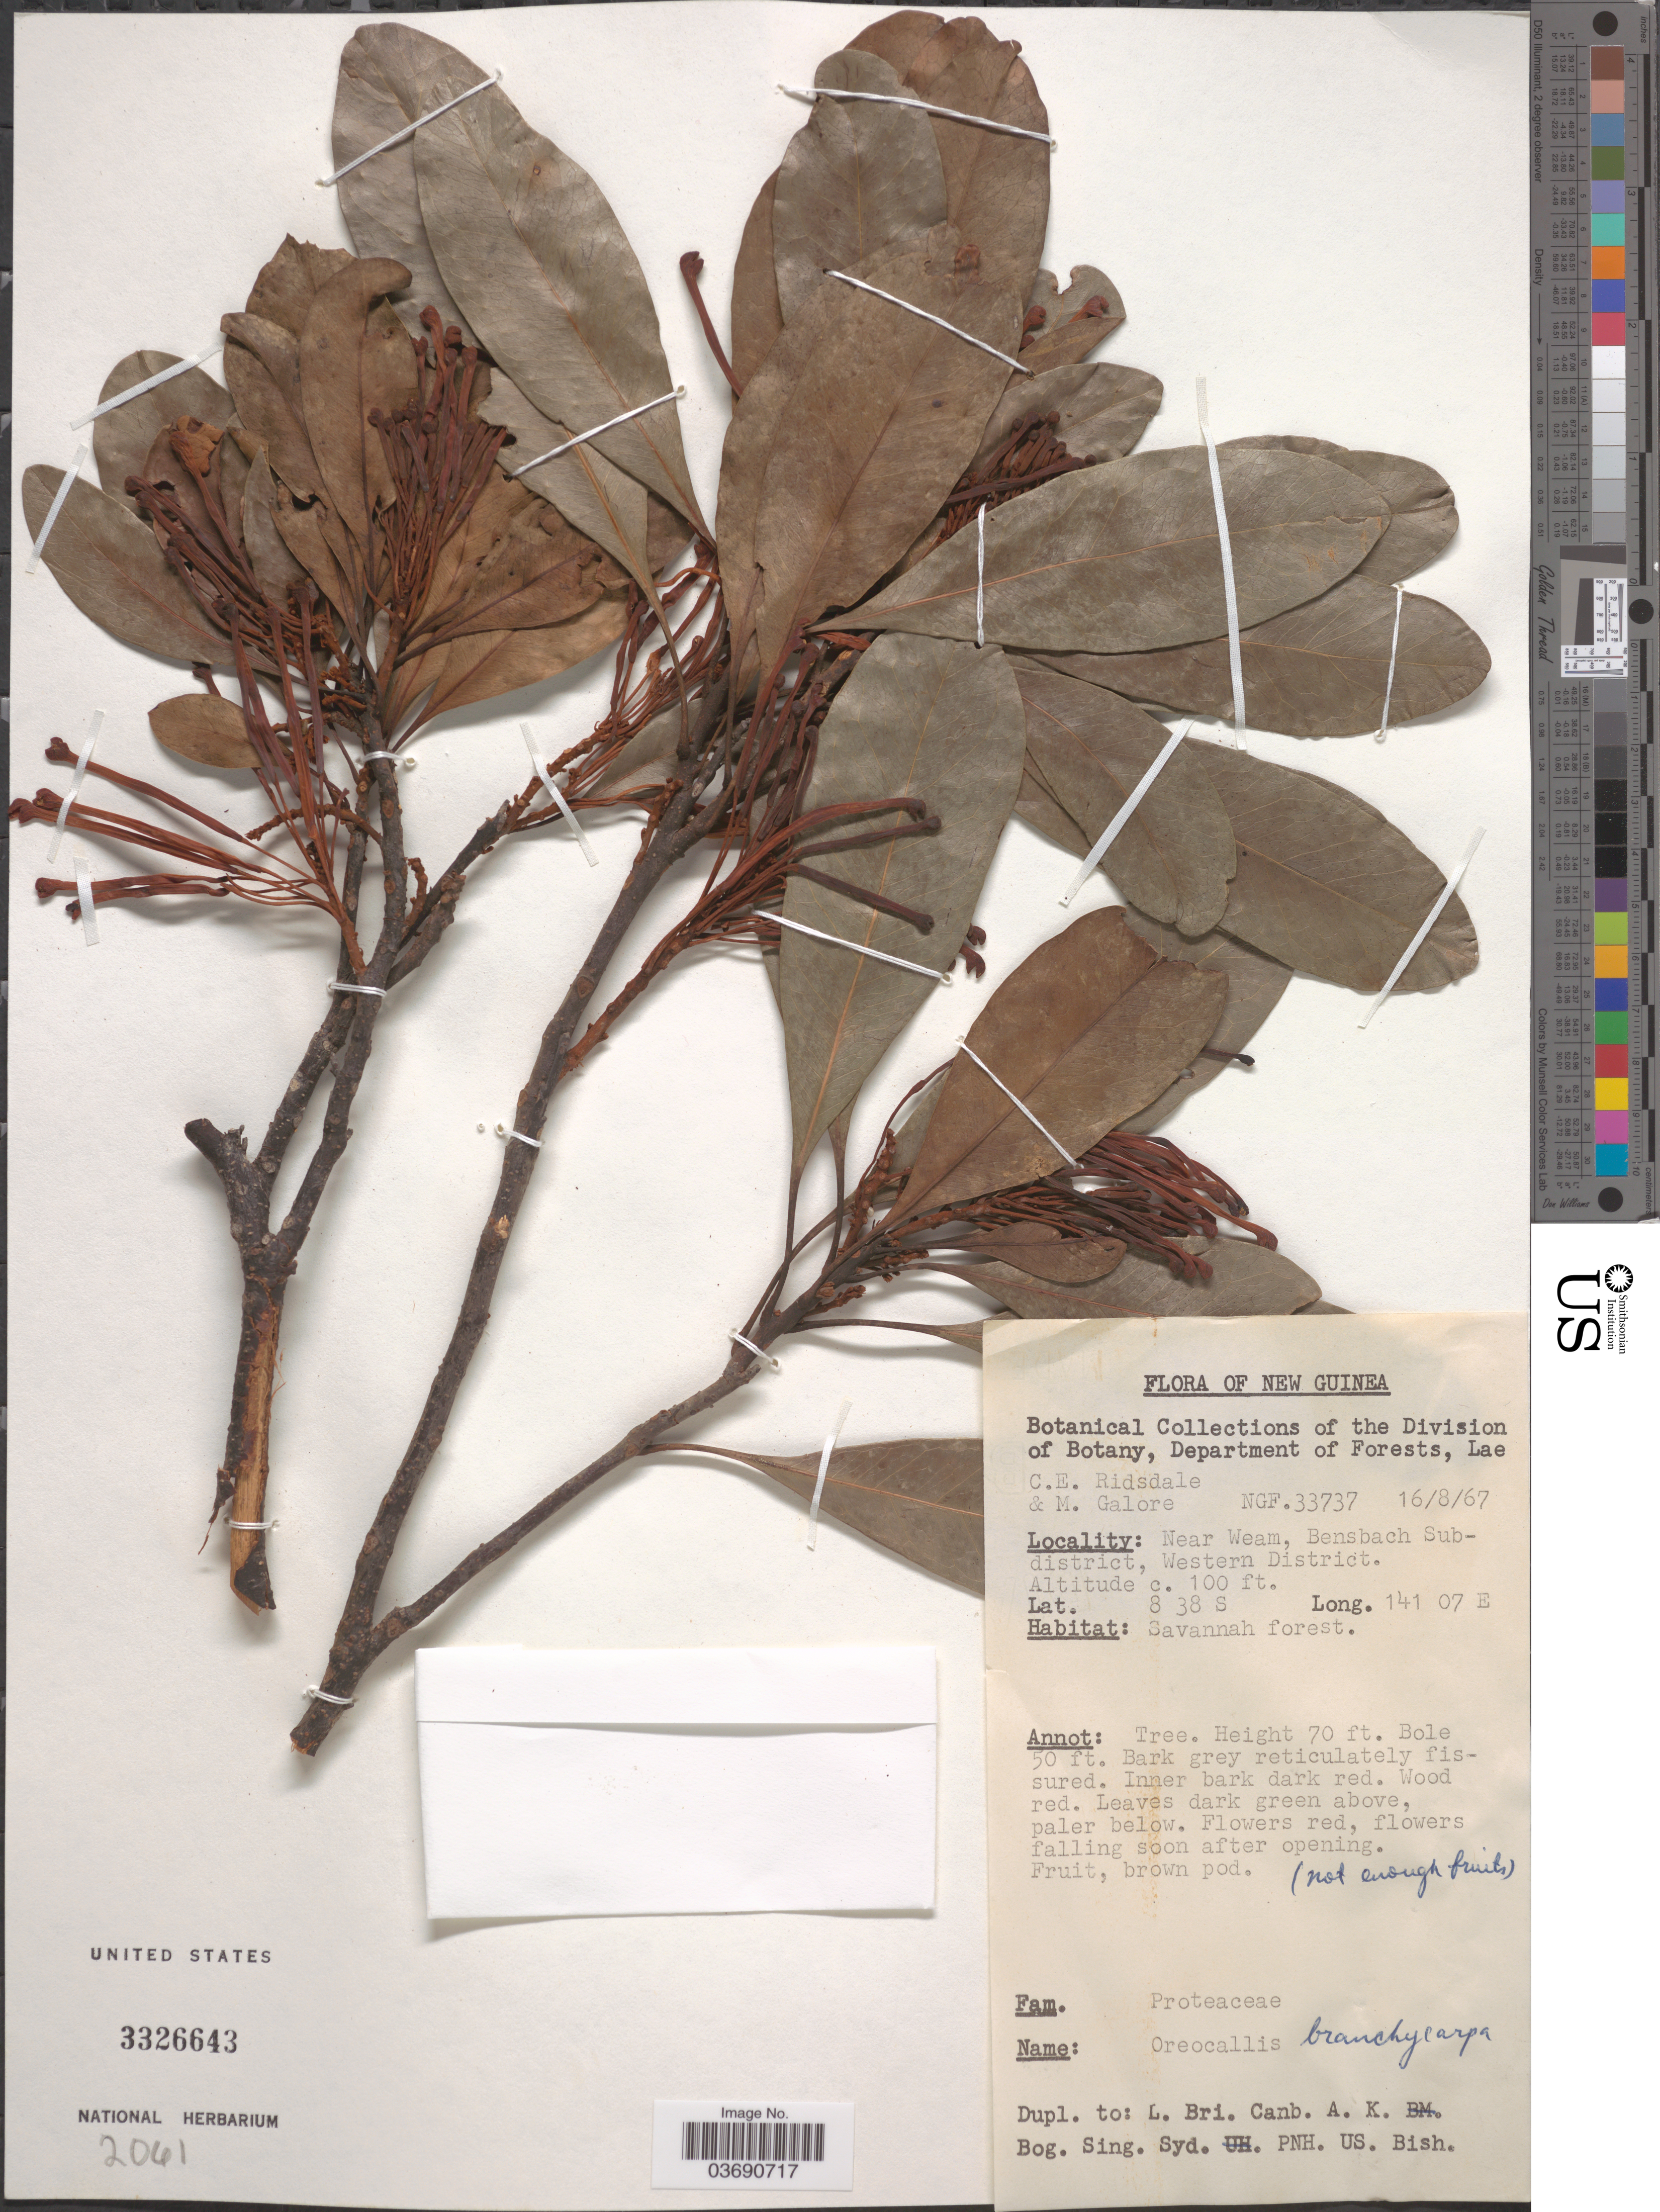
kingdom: Plantae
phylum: Tracheophyta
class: Magnoliopsida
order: Proteales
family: Proteaceae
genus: Oreocallis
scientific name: Oreocallis brachycarpa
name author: (Sleumer) Sleumer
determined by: Strong, Mark T., (BOT), Smithsonian Institution - National Museum of Natural History (UNITED STATES)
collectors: C. E. Ridsdale & M. Galore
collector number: NGF33737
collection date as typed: Transcribed d/m/y: 16/8/67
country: Papua New Guinea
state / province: Manus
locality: New Guinea. Near Weam, Bensbach Subdistrict, Western District. Savannah forest.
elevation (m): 30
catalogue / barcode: US 3326643